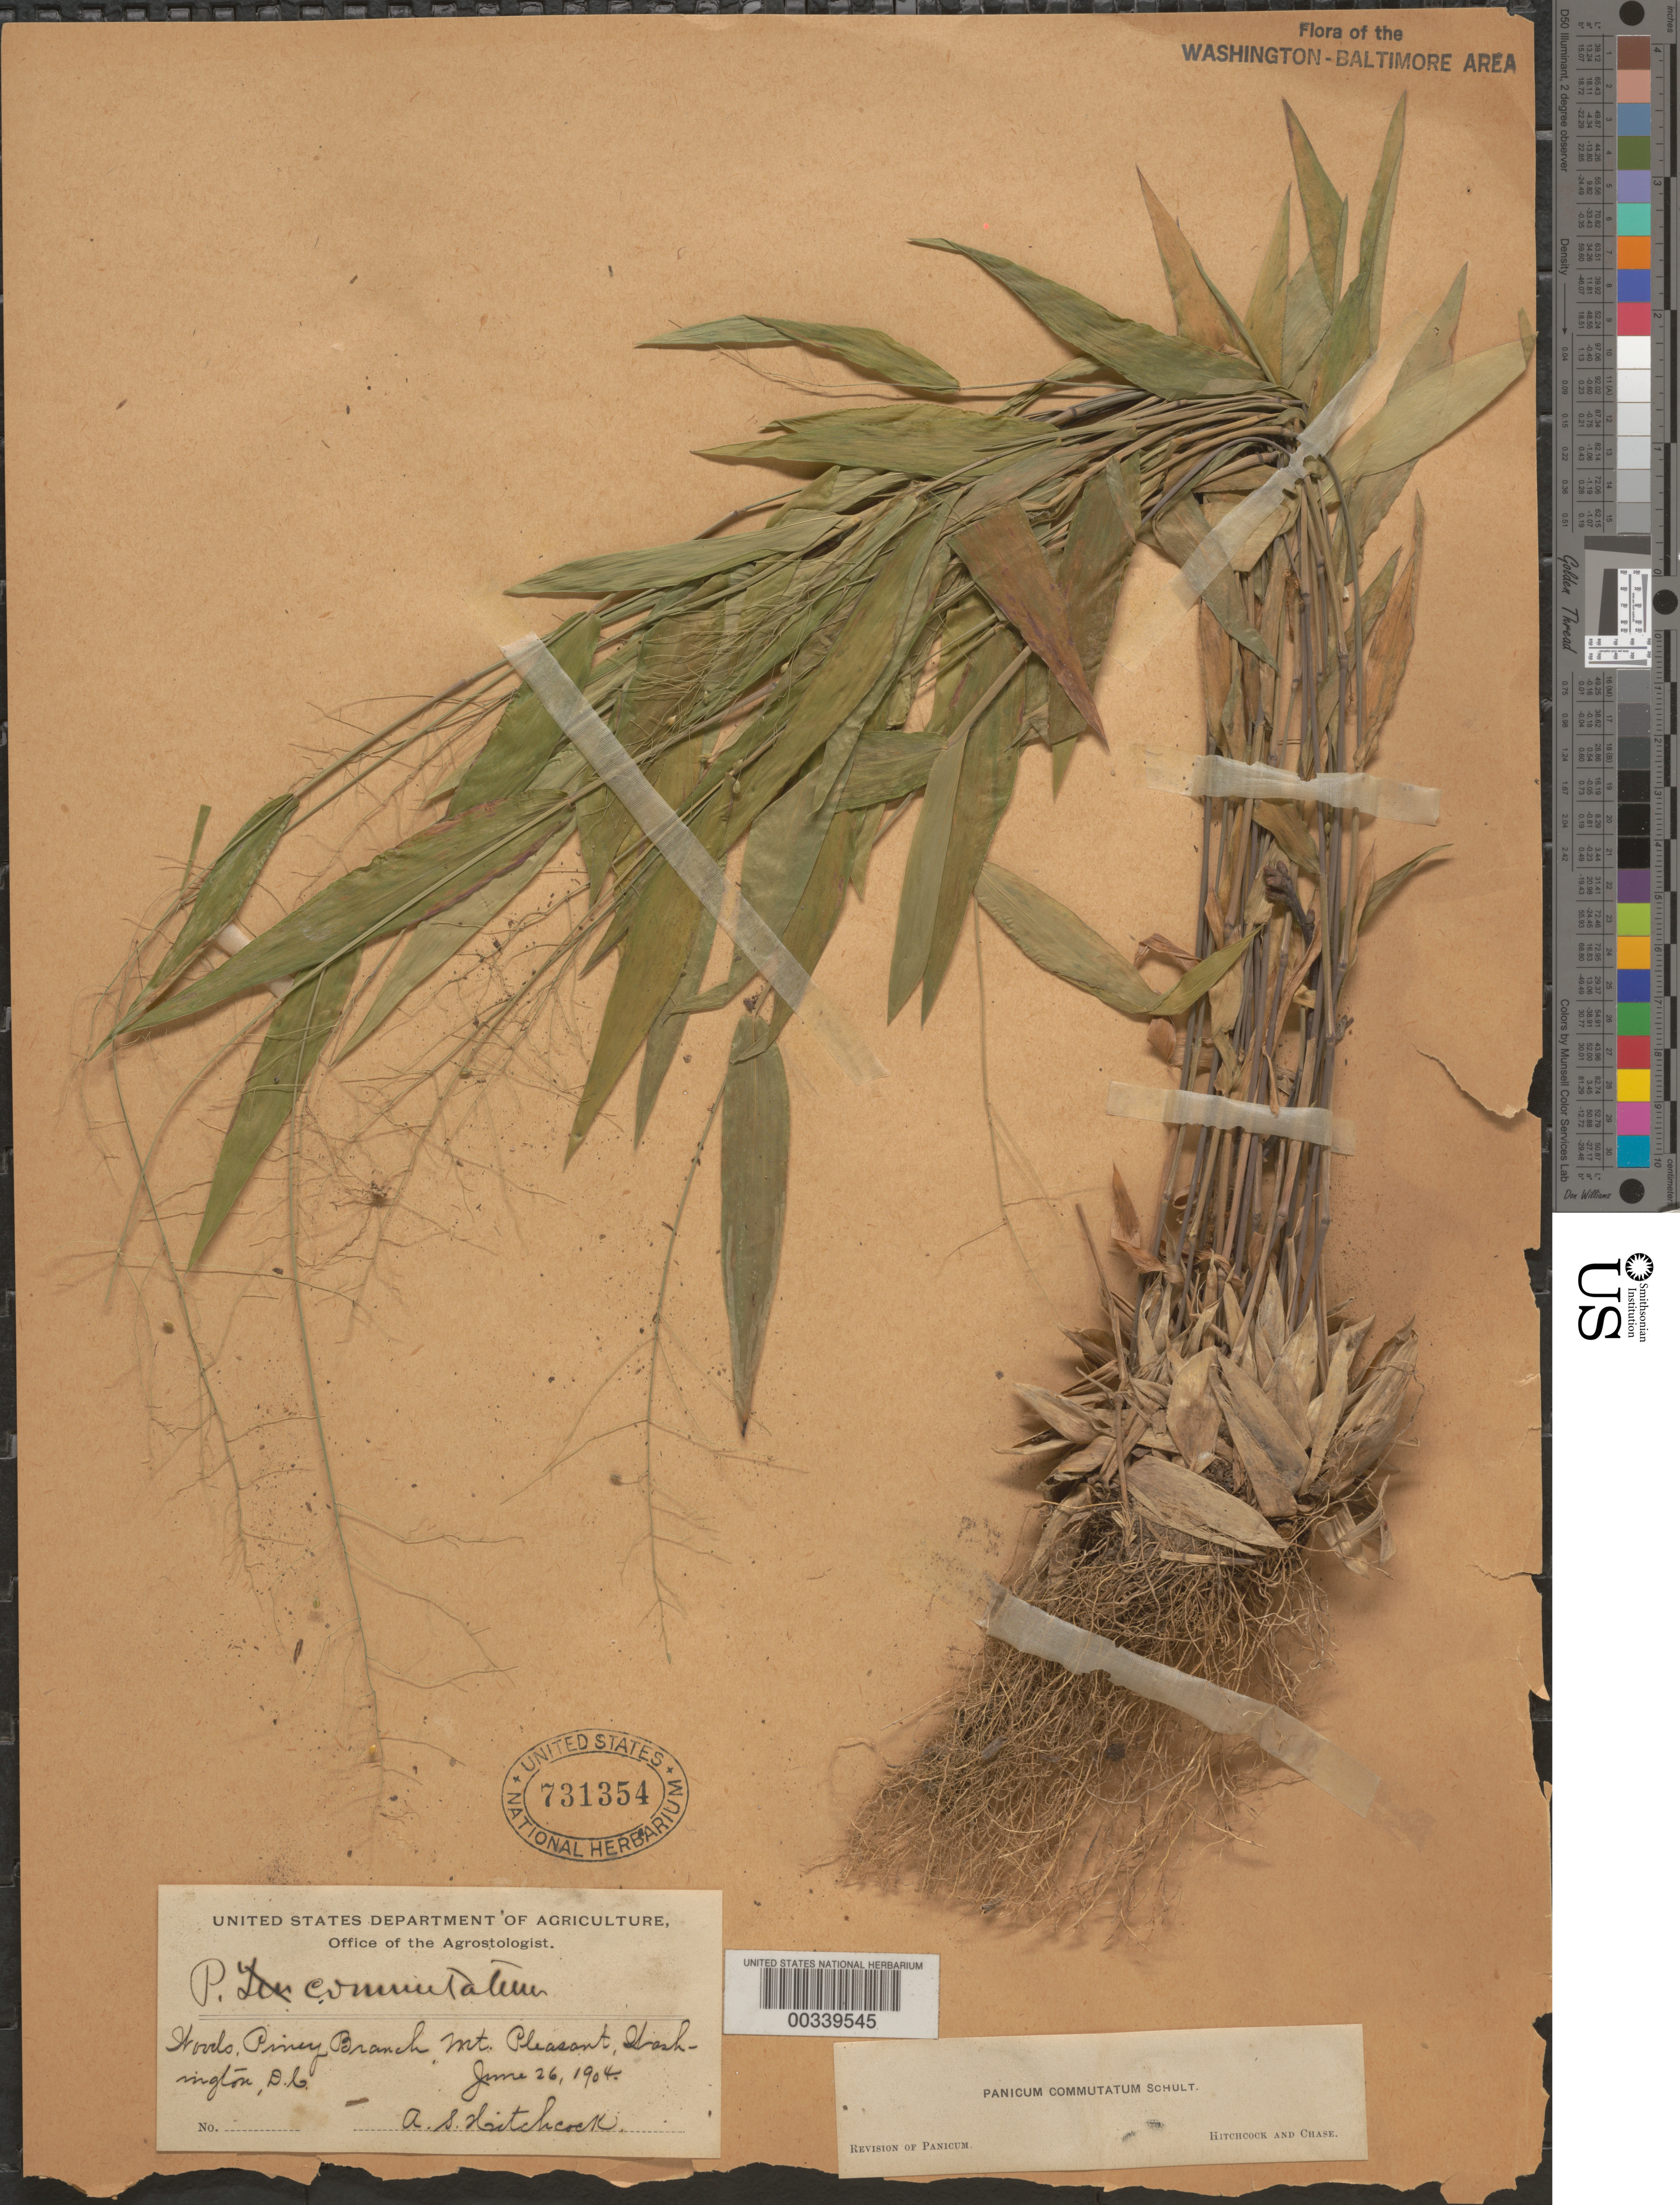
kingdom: Plantae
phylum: Tracheophyta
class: Liliopsida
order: Poales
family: Poaceae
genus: Dichanthelium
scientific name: Dichanthelium commutatum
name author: (Schult.) Gould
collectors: A. S. Hitchcock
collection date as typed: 26 Jun 1904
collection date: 1904-06-26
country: United States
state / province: District of Columbia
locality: Piney Branch, Mount Pleasant Rock Creek Park and Vicinity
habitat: Woods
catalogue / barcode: US 731354